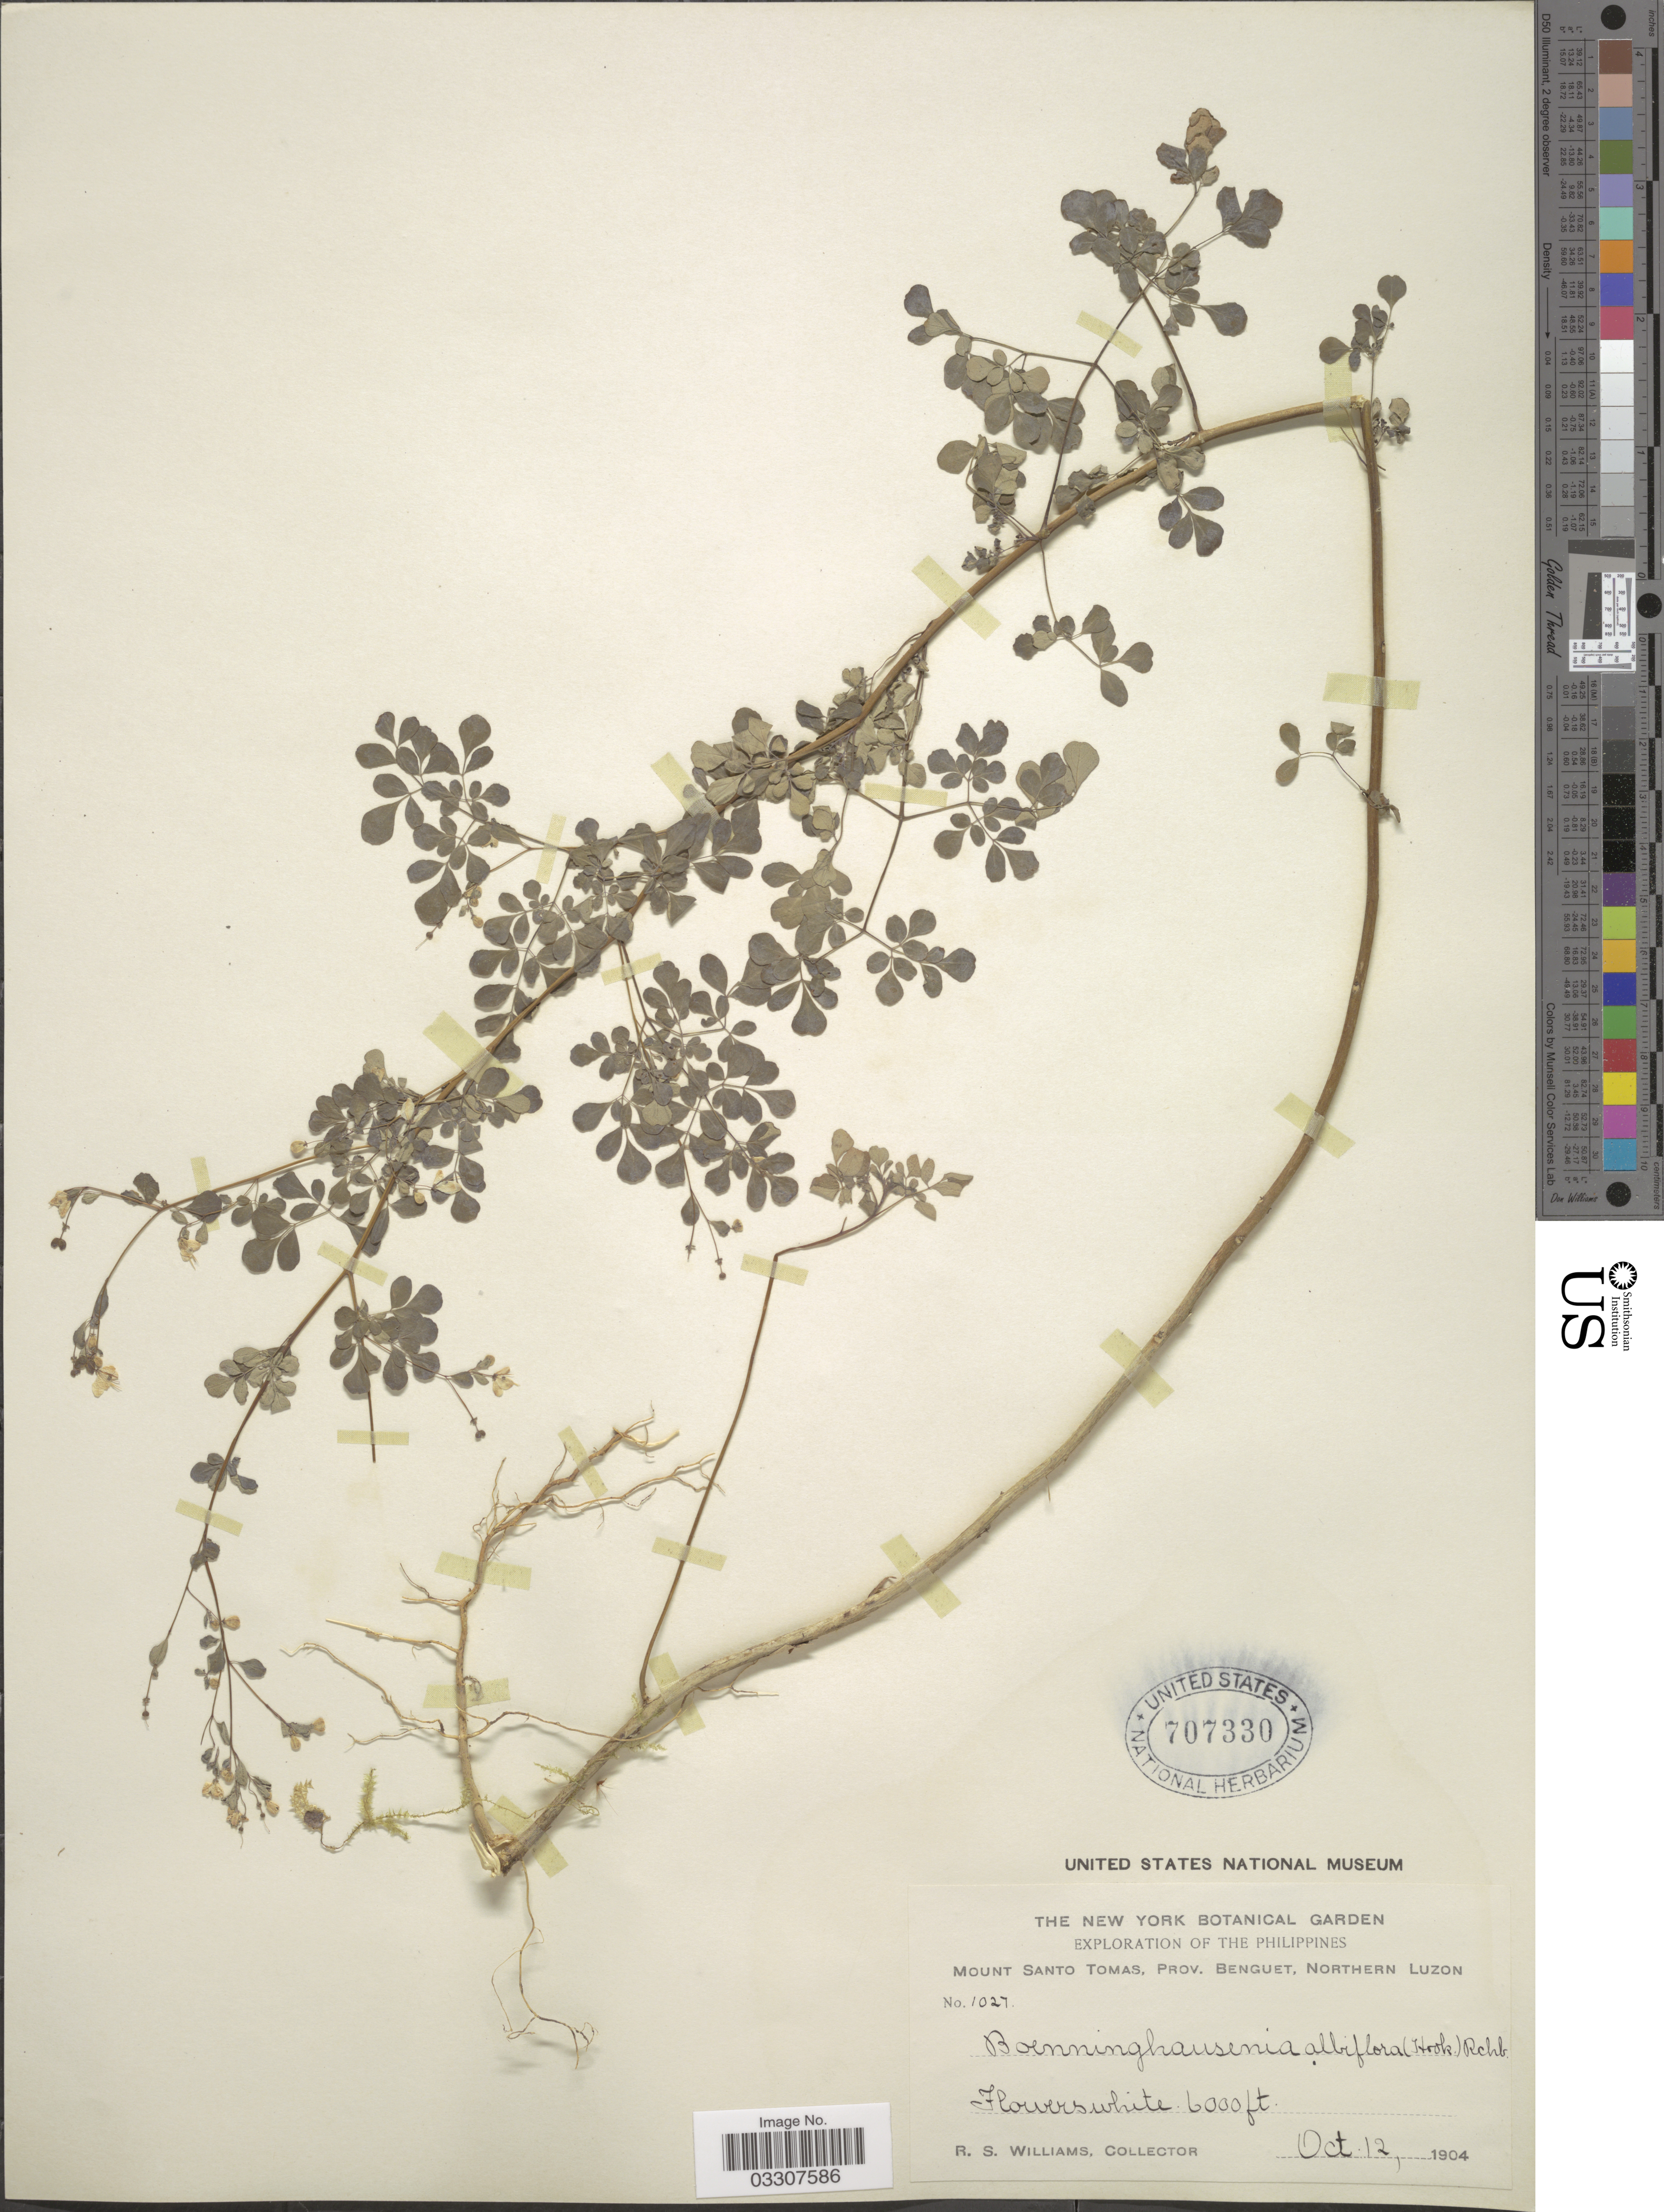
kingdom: Plantae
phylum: Tracheophyta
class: Magnoliopsida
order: Sapindales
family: Rutaceae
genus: Boenninghausenia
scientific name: Boenninghausenia albiflora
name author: (Hook.) Meisn.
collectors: R. S. Williams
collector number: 1027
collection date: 1904-10-12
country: Philippines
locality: Mount Santo Tomas, Prov. Benguet, Northern Luzon.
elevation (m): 1829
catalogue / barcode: US 707330